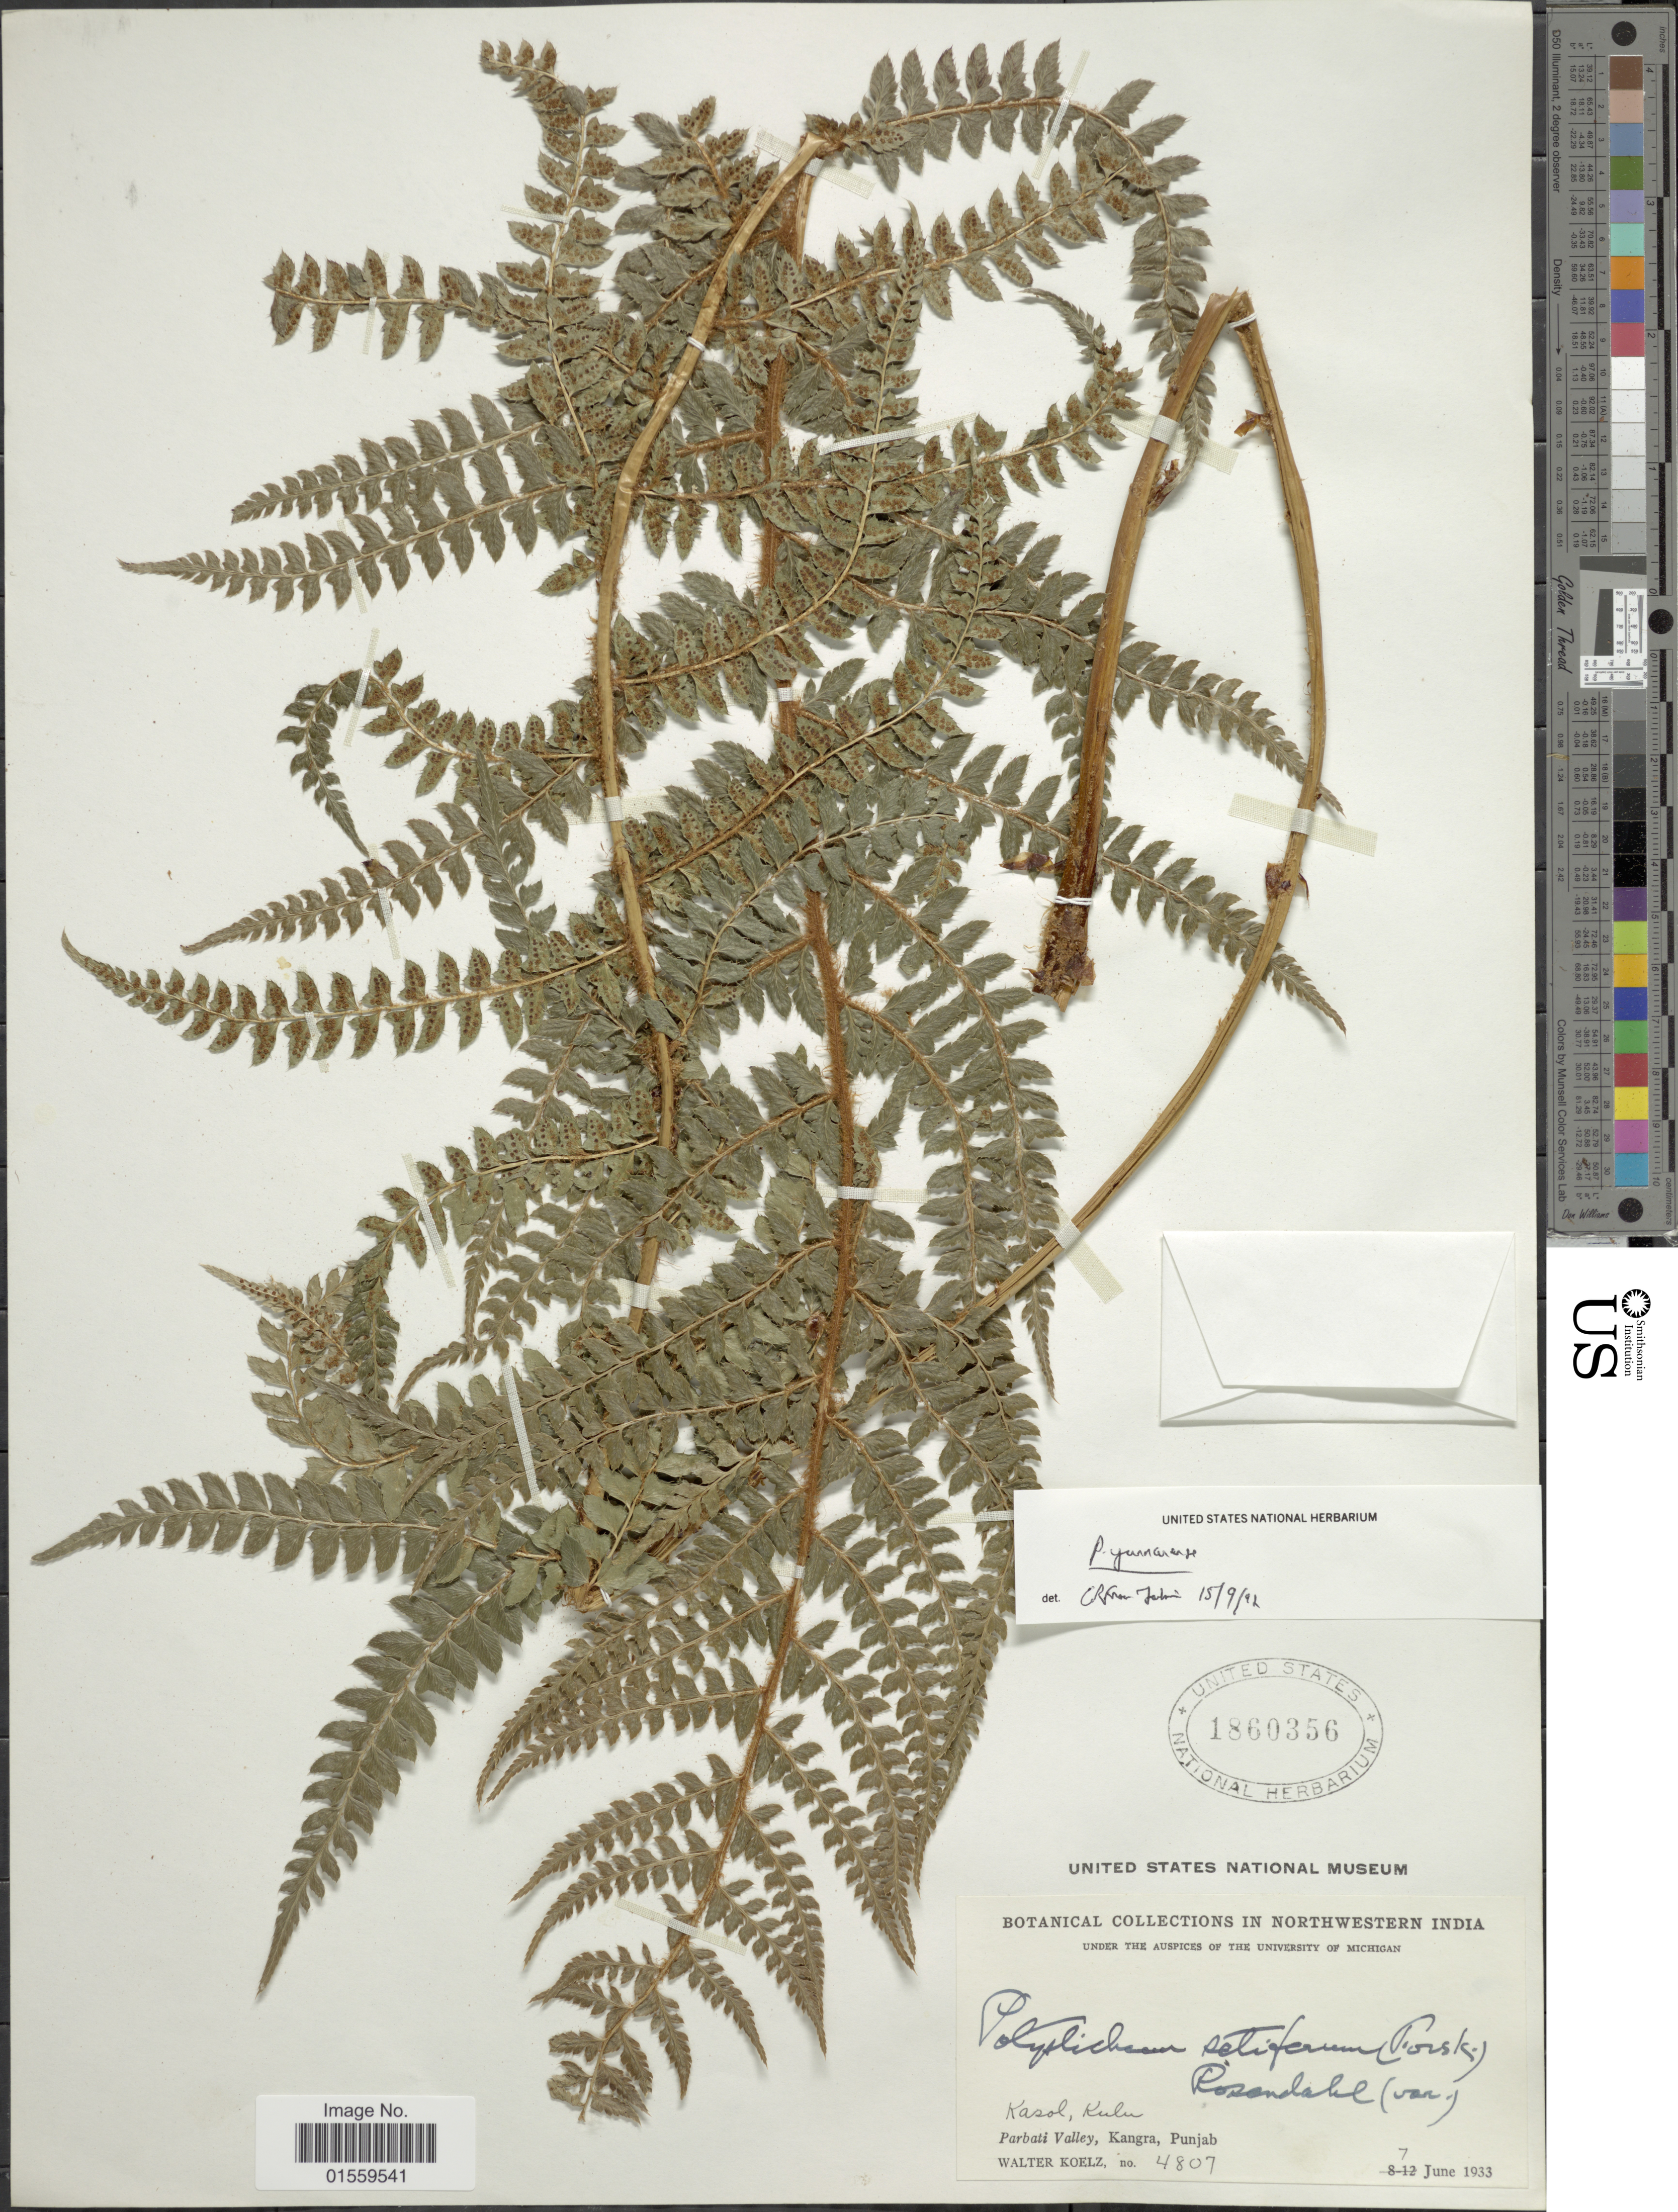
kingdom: Plantae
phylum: Tracheophyta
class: Polypodiopsida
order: Polypodiales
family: Dryopteridaceae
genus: Polystichum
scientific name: Polystichum setiferum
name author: (Forssk.) Moore ex Woynar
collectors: W. N. Koelz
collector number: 4807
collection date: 1933-06-07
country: India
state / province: Himachal Pradesh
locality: Northwestern India, Kasol, Kulu, Parbati Valley, Kangra, Punjab.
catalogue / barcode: US 1860356